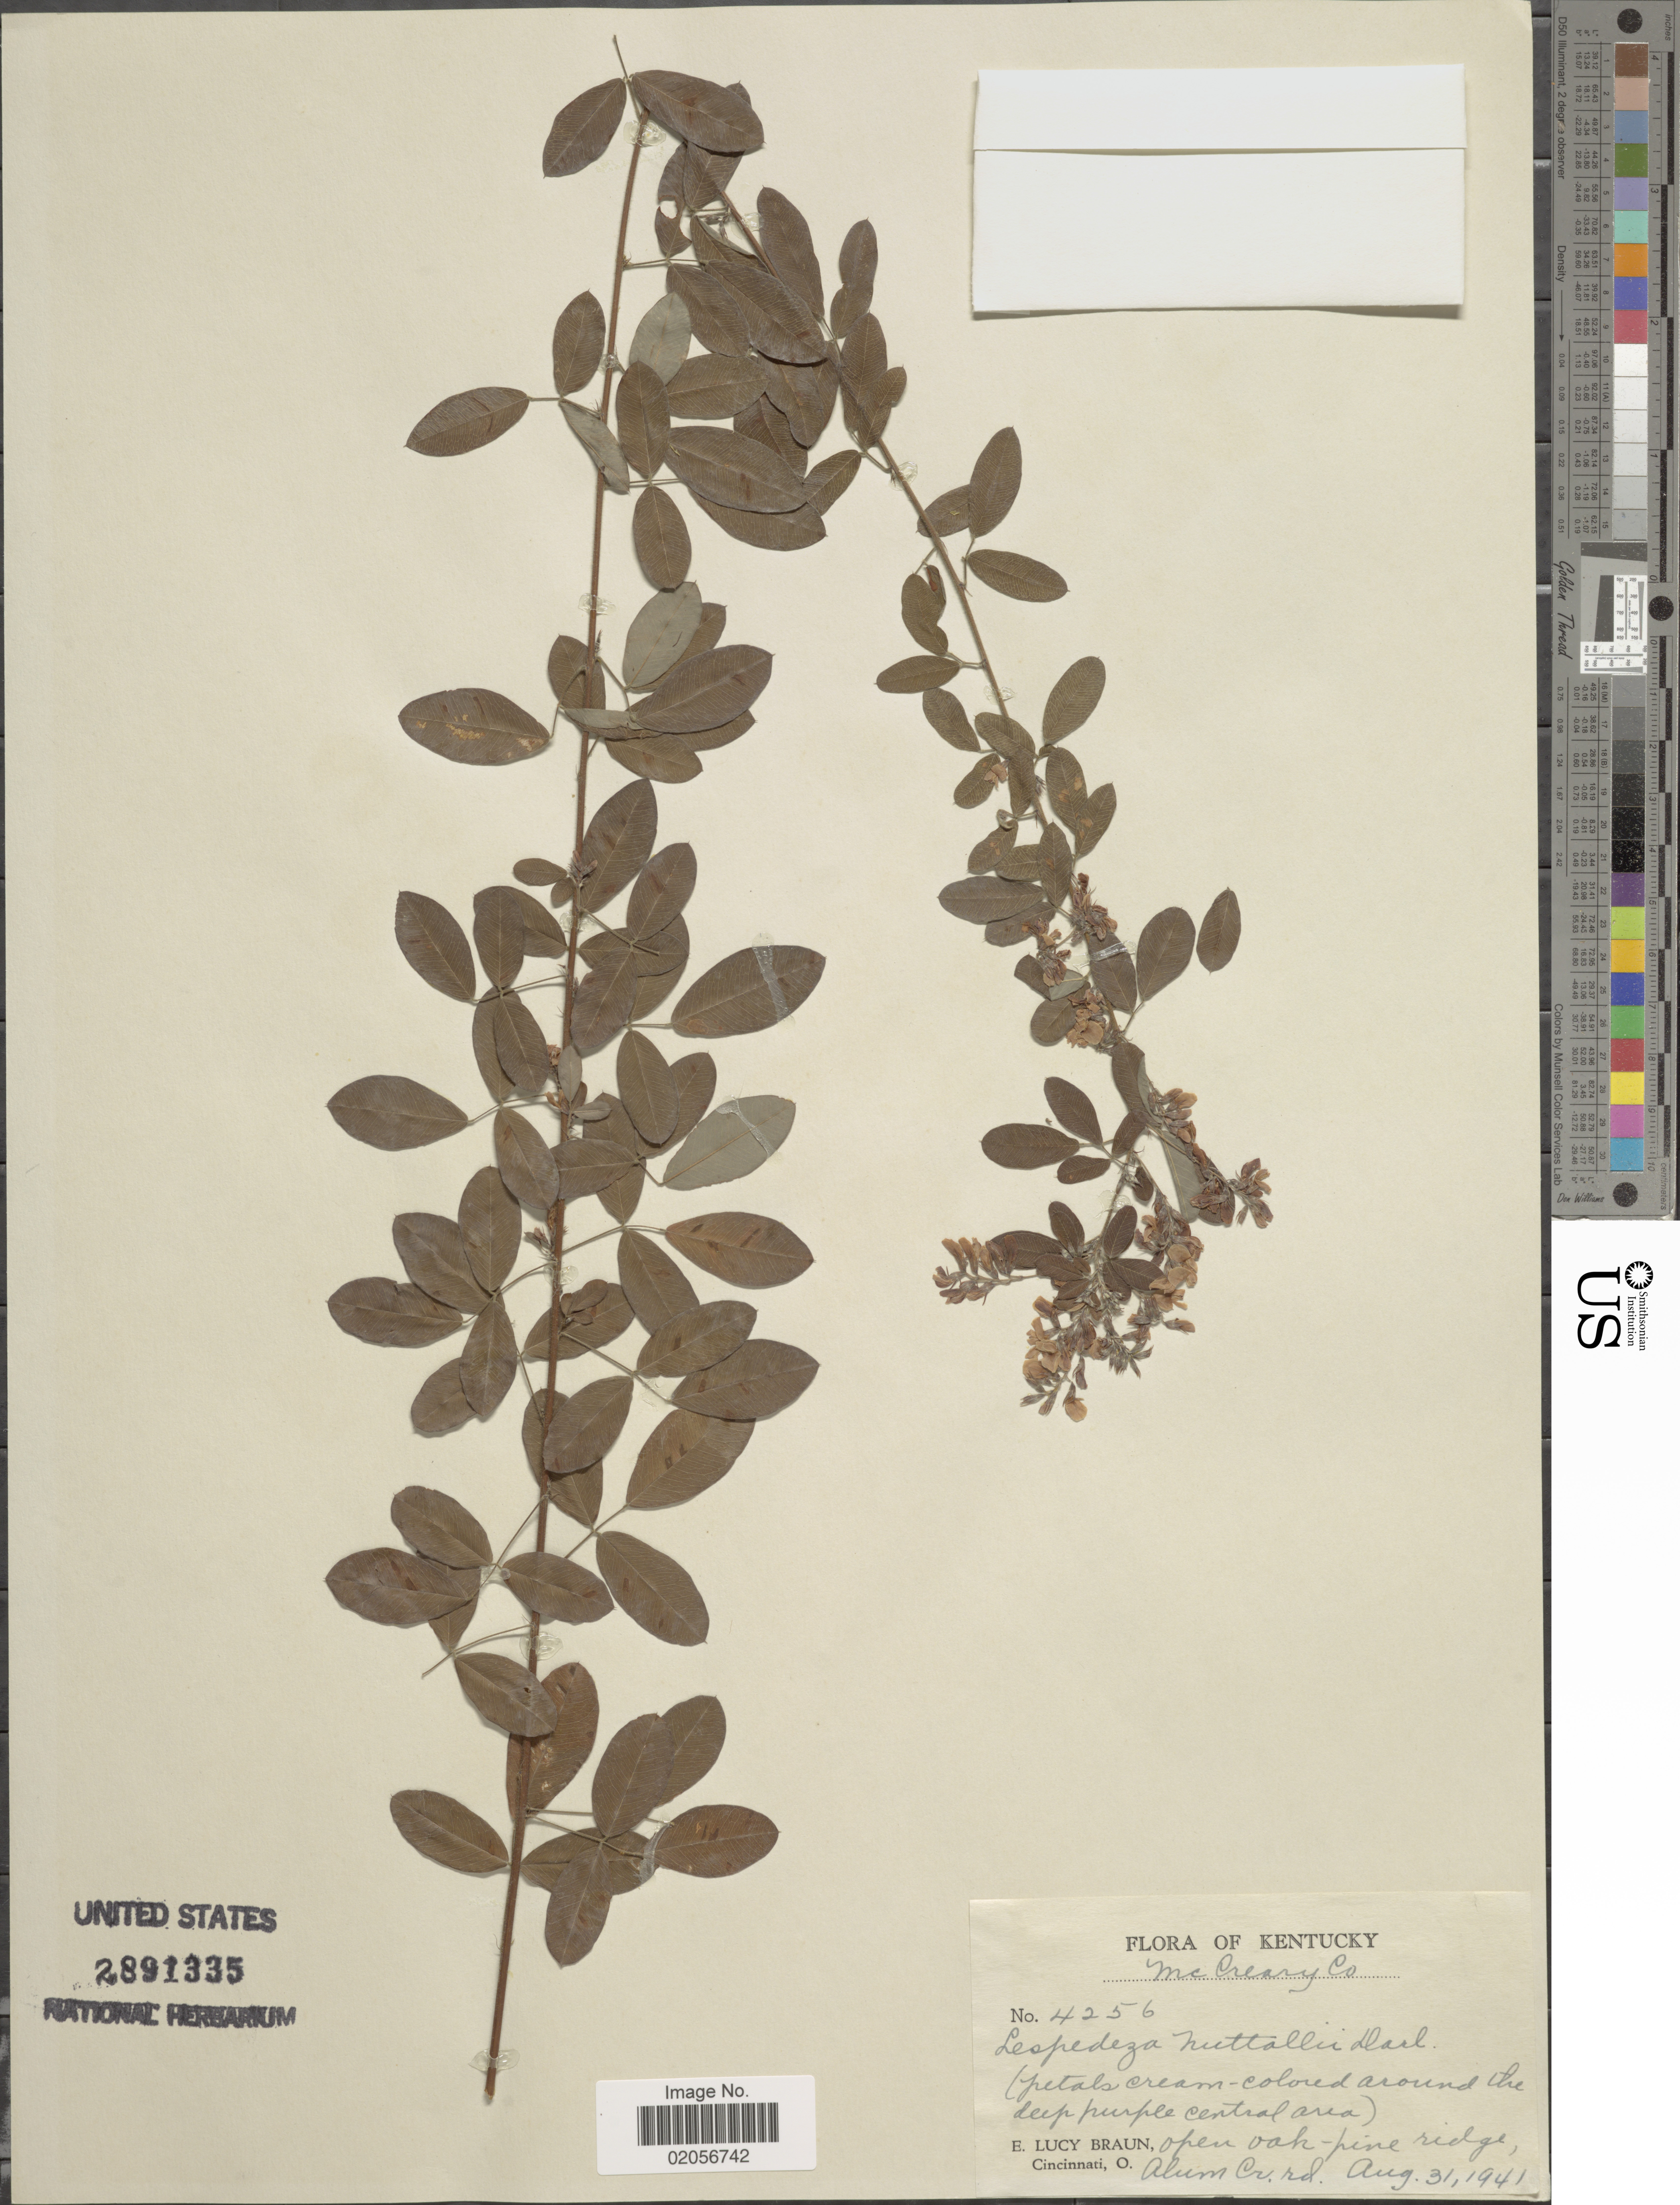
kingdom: Plantae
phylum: Tracheophyta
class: Magnoliopsida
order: Fabales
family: Fabaceae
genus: Lespedeza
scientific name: Lespedeza nuttallii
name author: Darl.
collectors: E. L. Braun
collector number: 4256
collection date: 1941-08-31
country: United States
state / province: Kentucky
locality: McCreary Co, Open oak-pine ridge, Alum Cr rd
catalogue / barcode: US 2891335